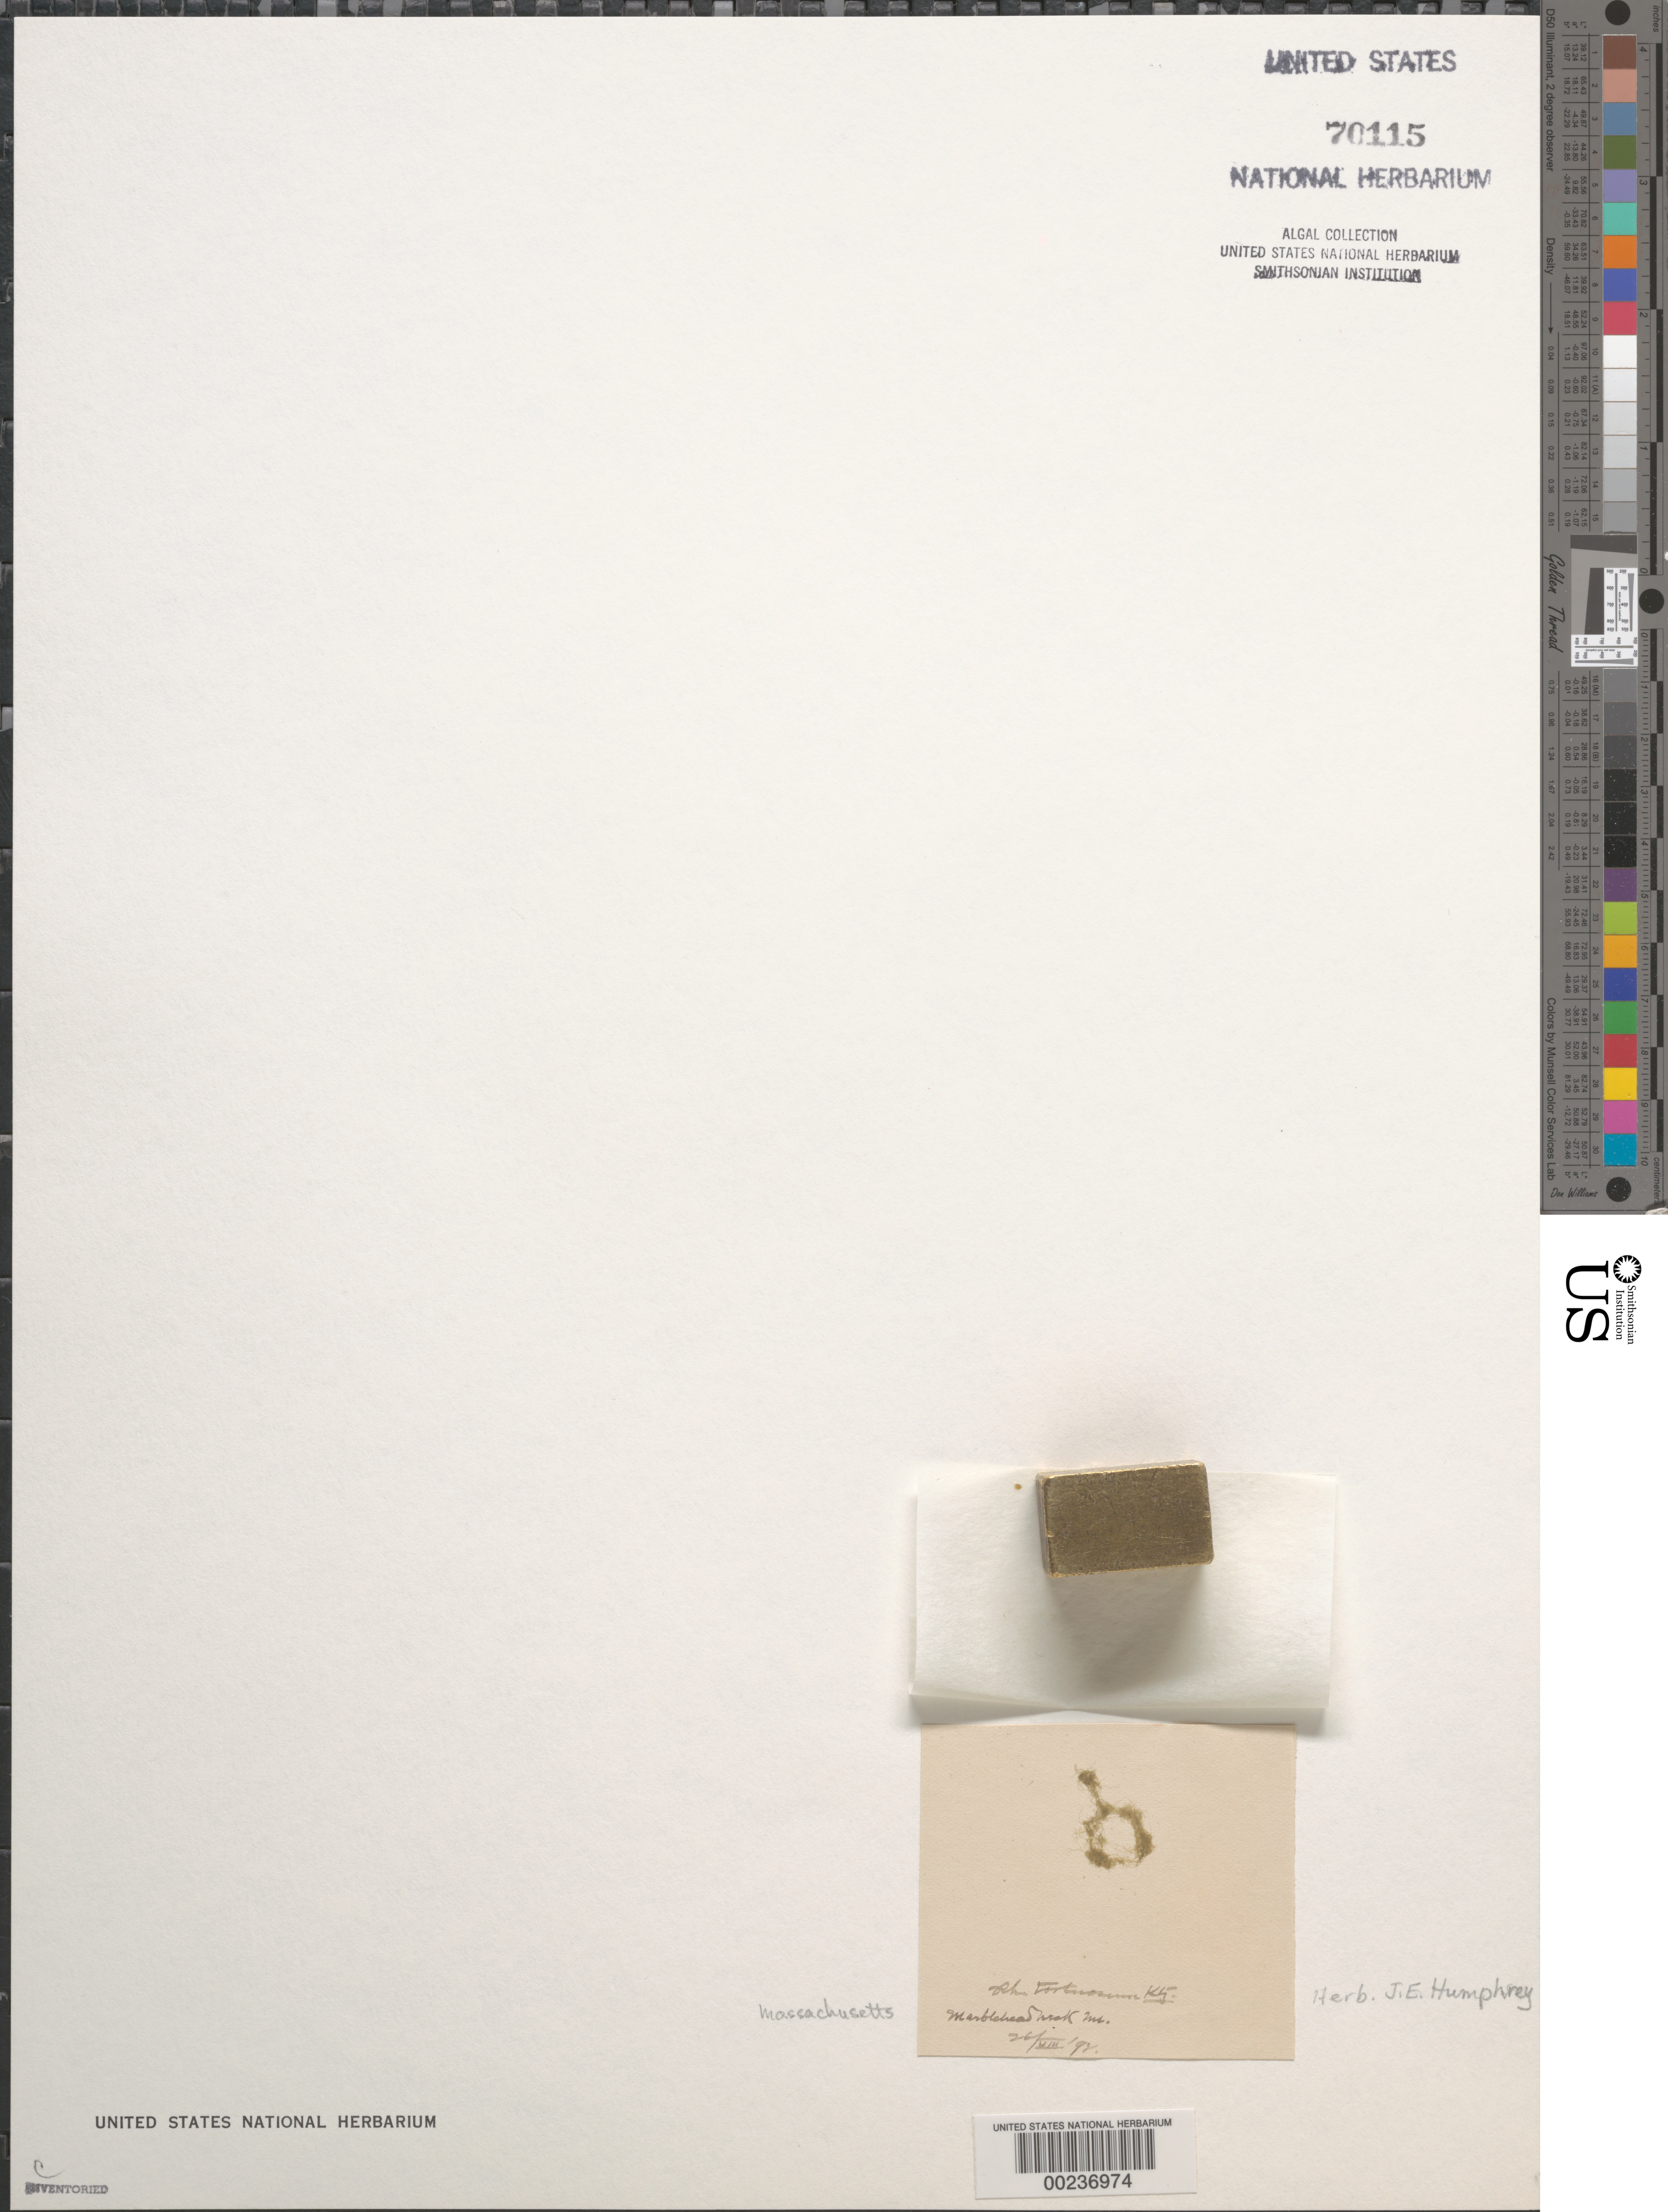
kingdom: Plantae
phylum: Chlorophyta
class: Ulvophyceae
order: Cladophorales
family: Cladophoraceae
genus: Chaetomorpha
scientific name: Chaetomorpha tortuosa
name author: (Dilwyn) Kütz.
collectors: J. Humphrey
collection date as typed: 26 Aug 1892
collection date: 1892-08-26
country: United States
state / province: Massachusetts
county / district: Essex County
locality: Marblehead Neck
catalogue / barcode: US 70115